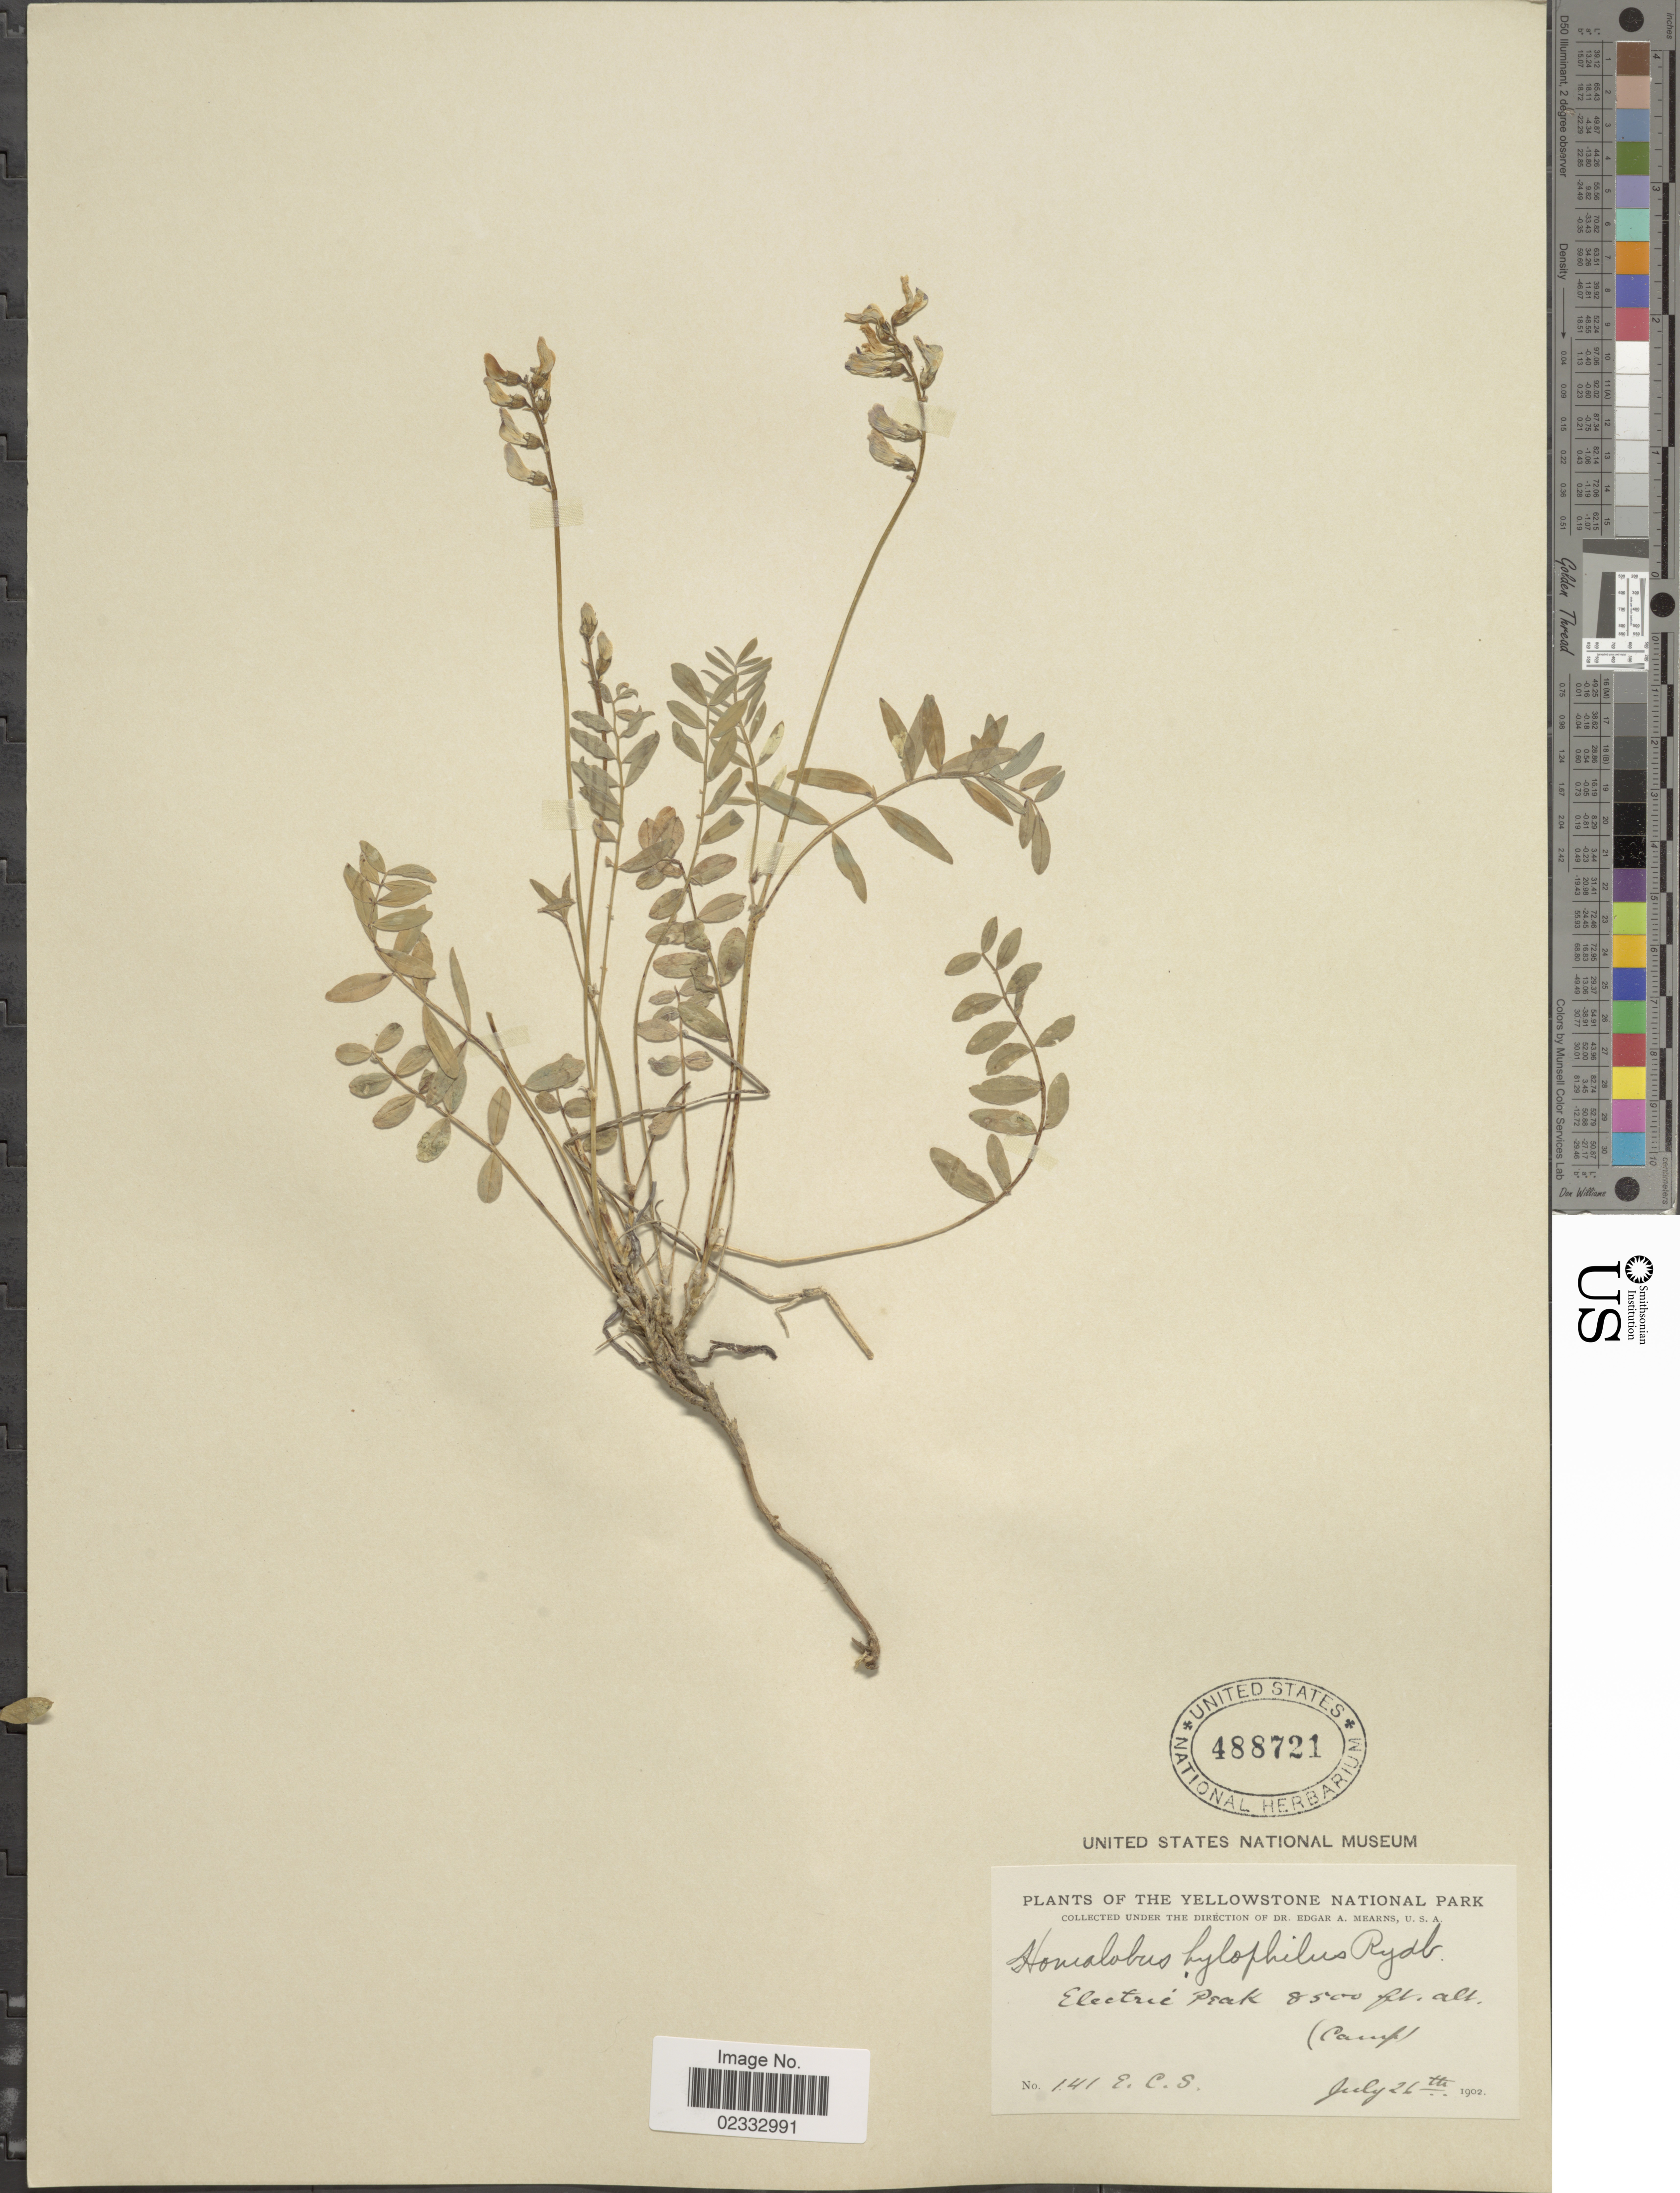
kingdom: Plantae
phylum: Tracheophyta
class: Magnoliopsida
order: Fabales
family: Fabaceae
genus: Astragalus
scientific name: Astragalus miser var. hylophilus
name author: (Rydb.) Barneby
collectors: E. C. Smith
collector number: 141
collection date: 1902-07-26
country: United States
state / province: Montana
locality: Yellowstone National Park, Electric Park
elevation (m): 2591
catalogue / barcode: US 488721